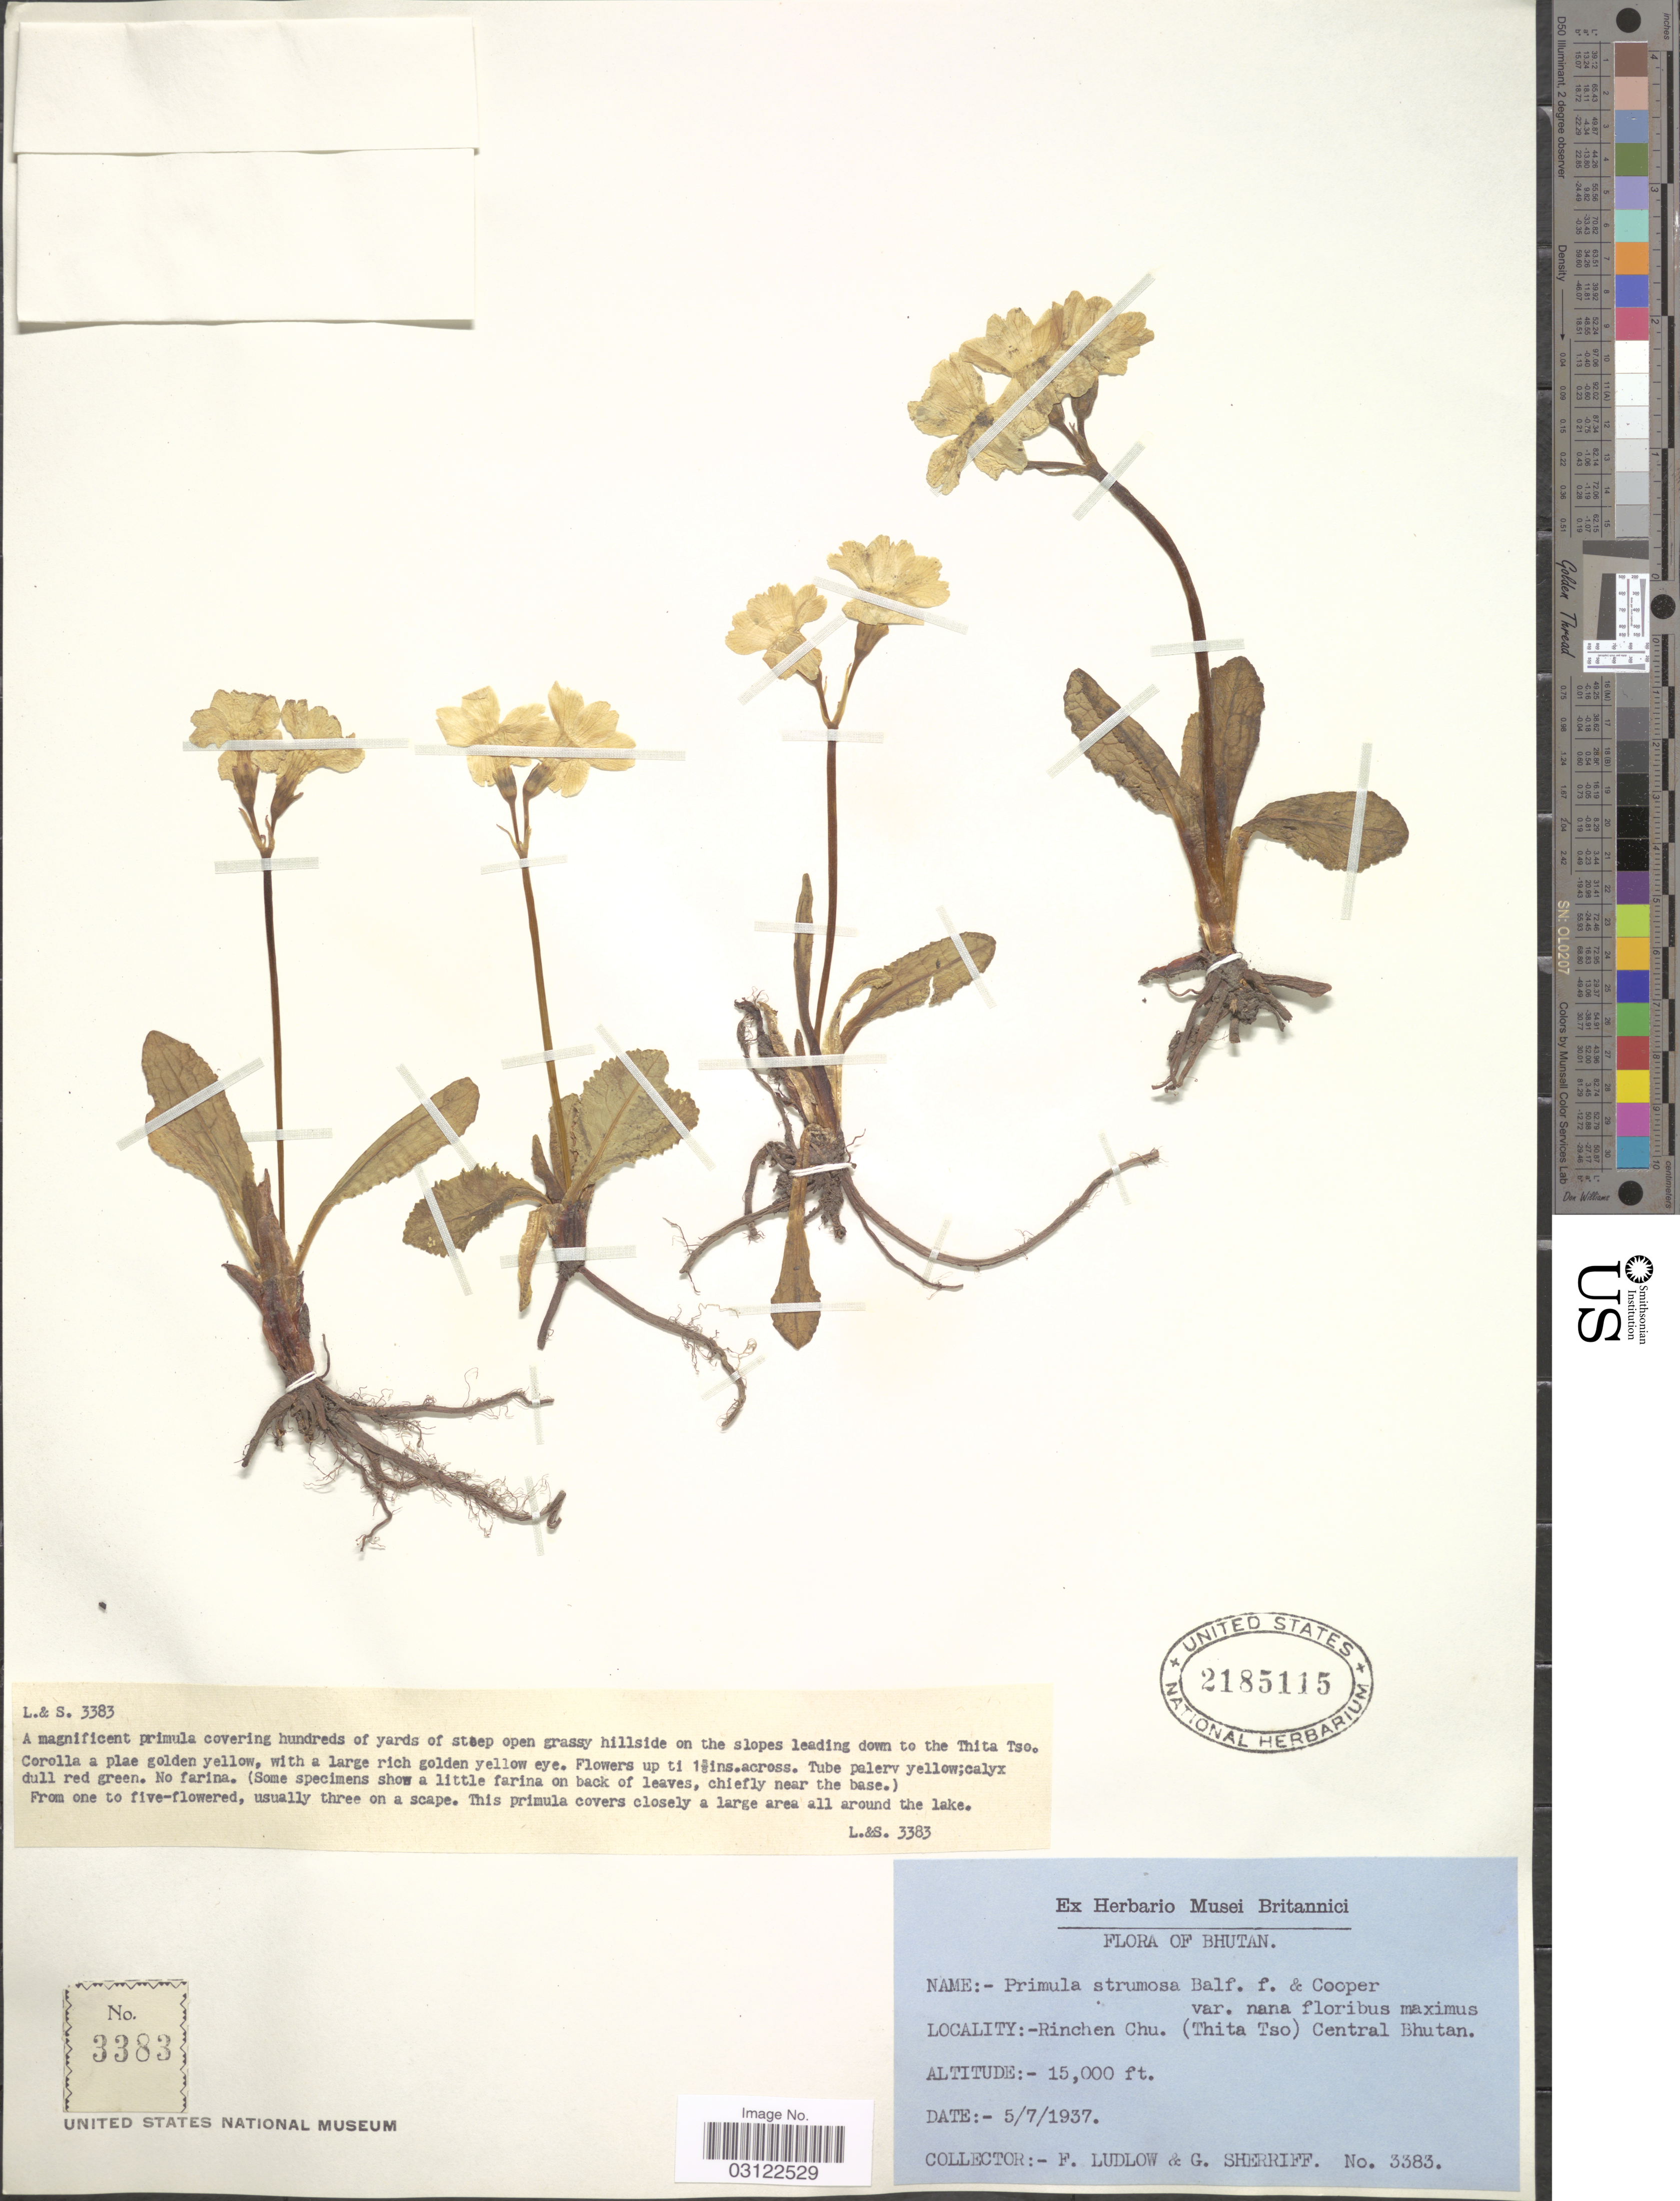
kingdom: Plantae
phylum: Tracheophyta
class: Magnoliopsida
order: Ericales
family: Primulaceae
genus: Primula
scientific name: Primula strumosa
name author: Balf. f. & R.E. Cooper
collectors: F. Ludlow & G. Sherriff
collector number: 3383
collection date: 1937-07-05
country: Bhutan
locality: Rinchen Chu. (Thita Tso) Central Bhutan.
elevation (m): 4572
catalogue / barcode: US 2185115